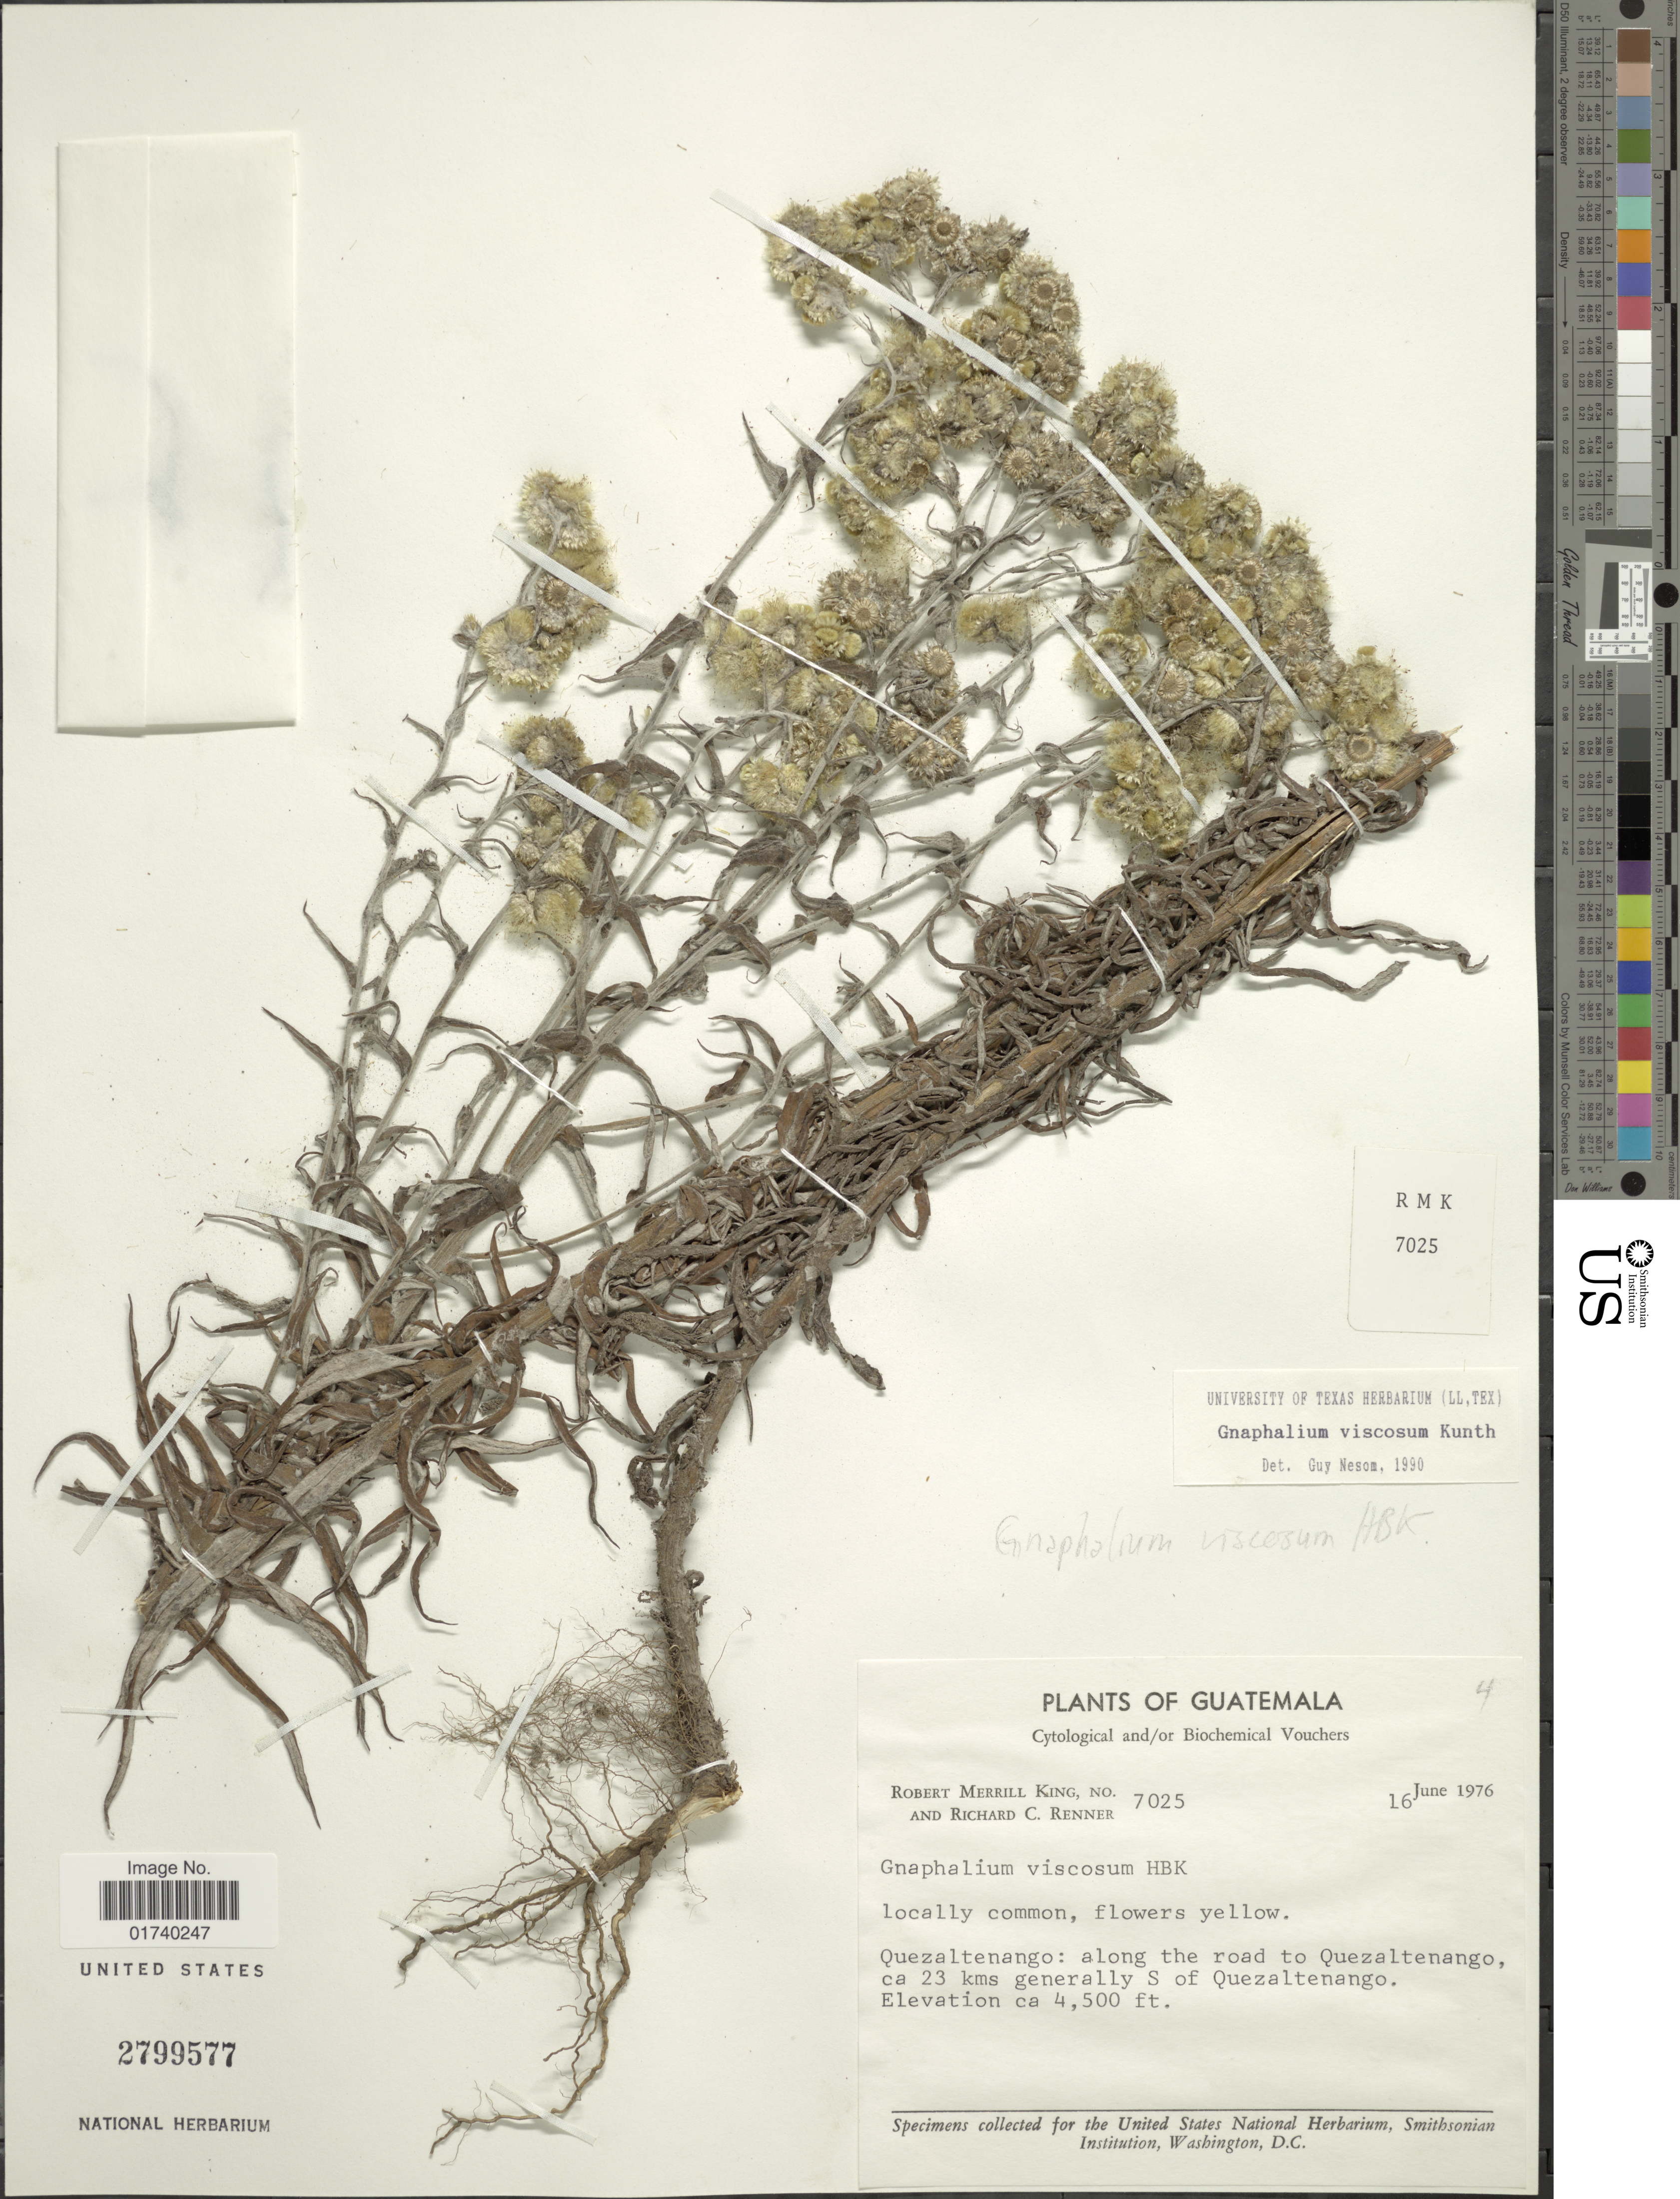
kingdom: Plantae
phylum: Tracheophyta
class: Magnoliopsida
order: Asterales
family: Asteraceae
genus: Pseudognaphalium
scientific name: Pseudognaphalium viscosum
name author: (Kunth) Anderb.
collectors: R. M. King & R. C. Renner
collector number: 7025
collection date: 1976-06-16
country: Guatemala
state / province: Quetzaltenango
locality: Quezaltenango, along the road to Quezaltenango, ca 23 kms generally S of Quezaltenango.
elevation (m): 1372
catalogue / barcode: US 2799577